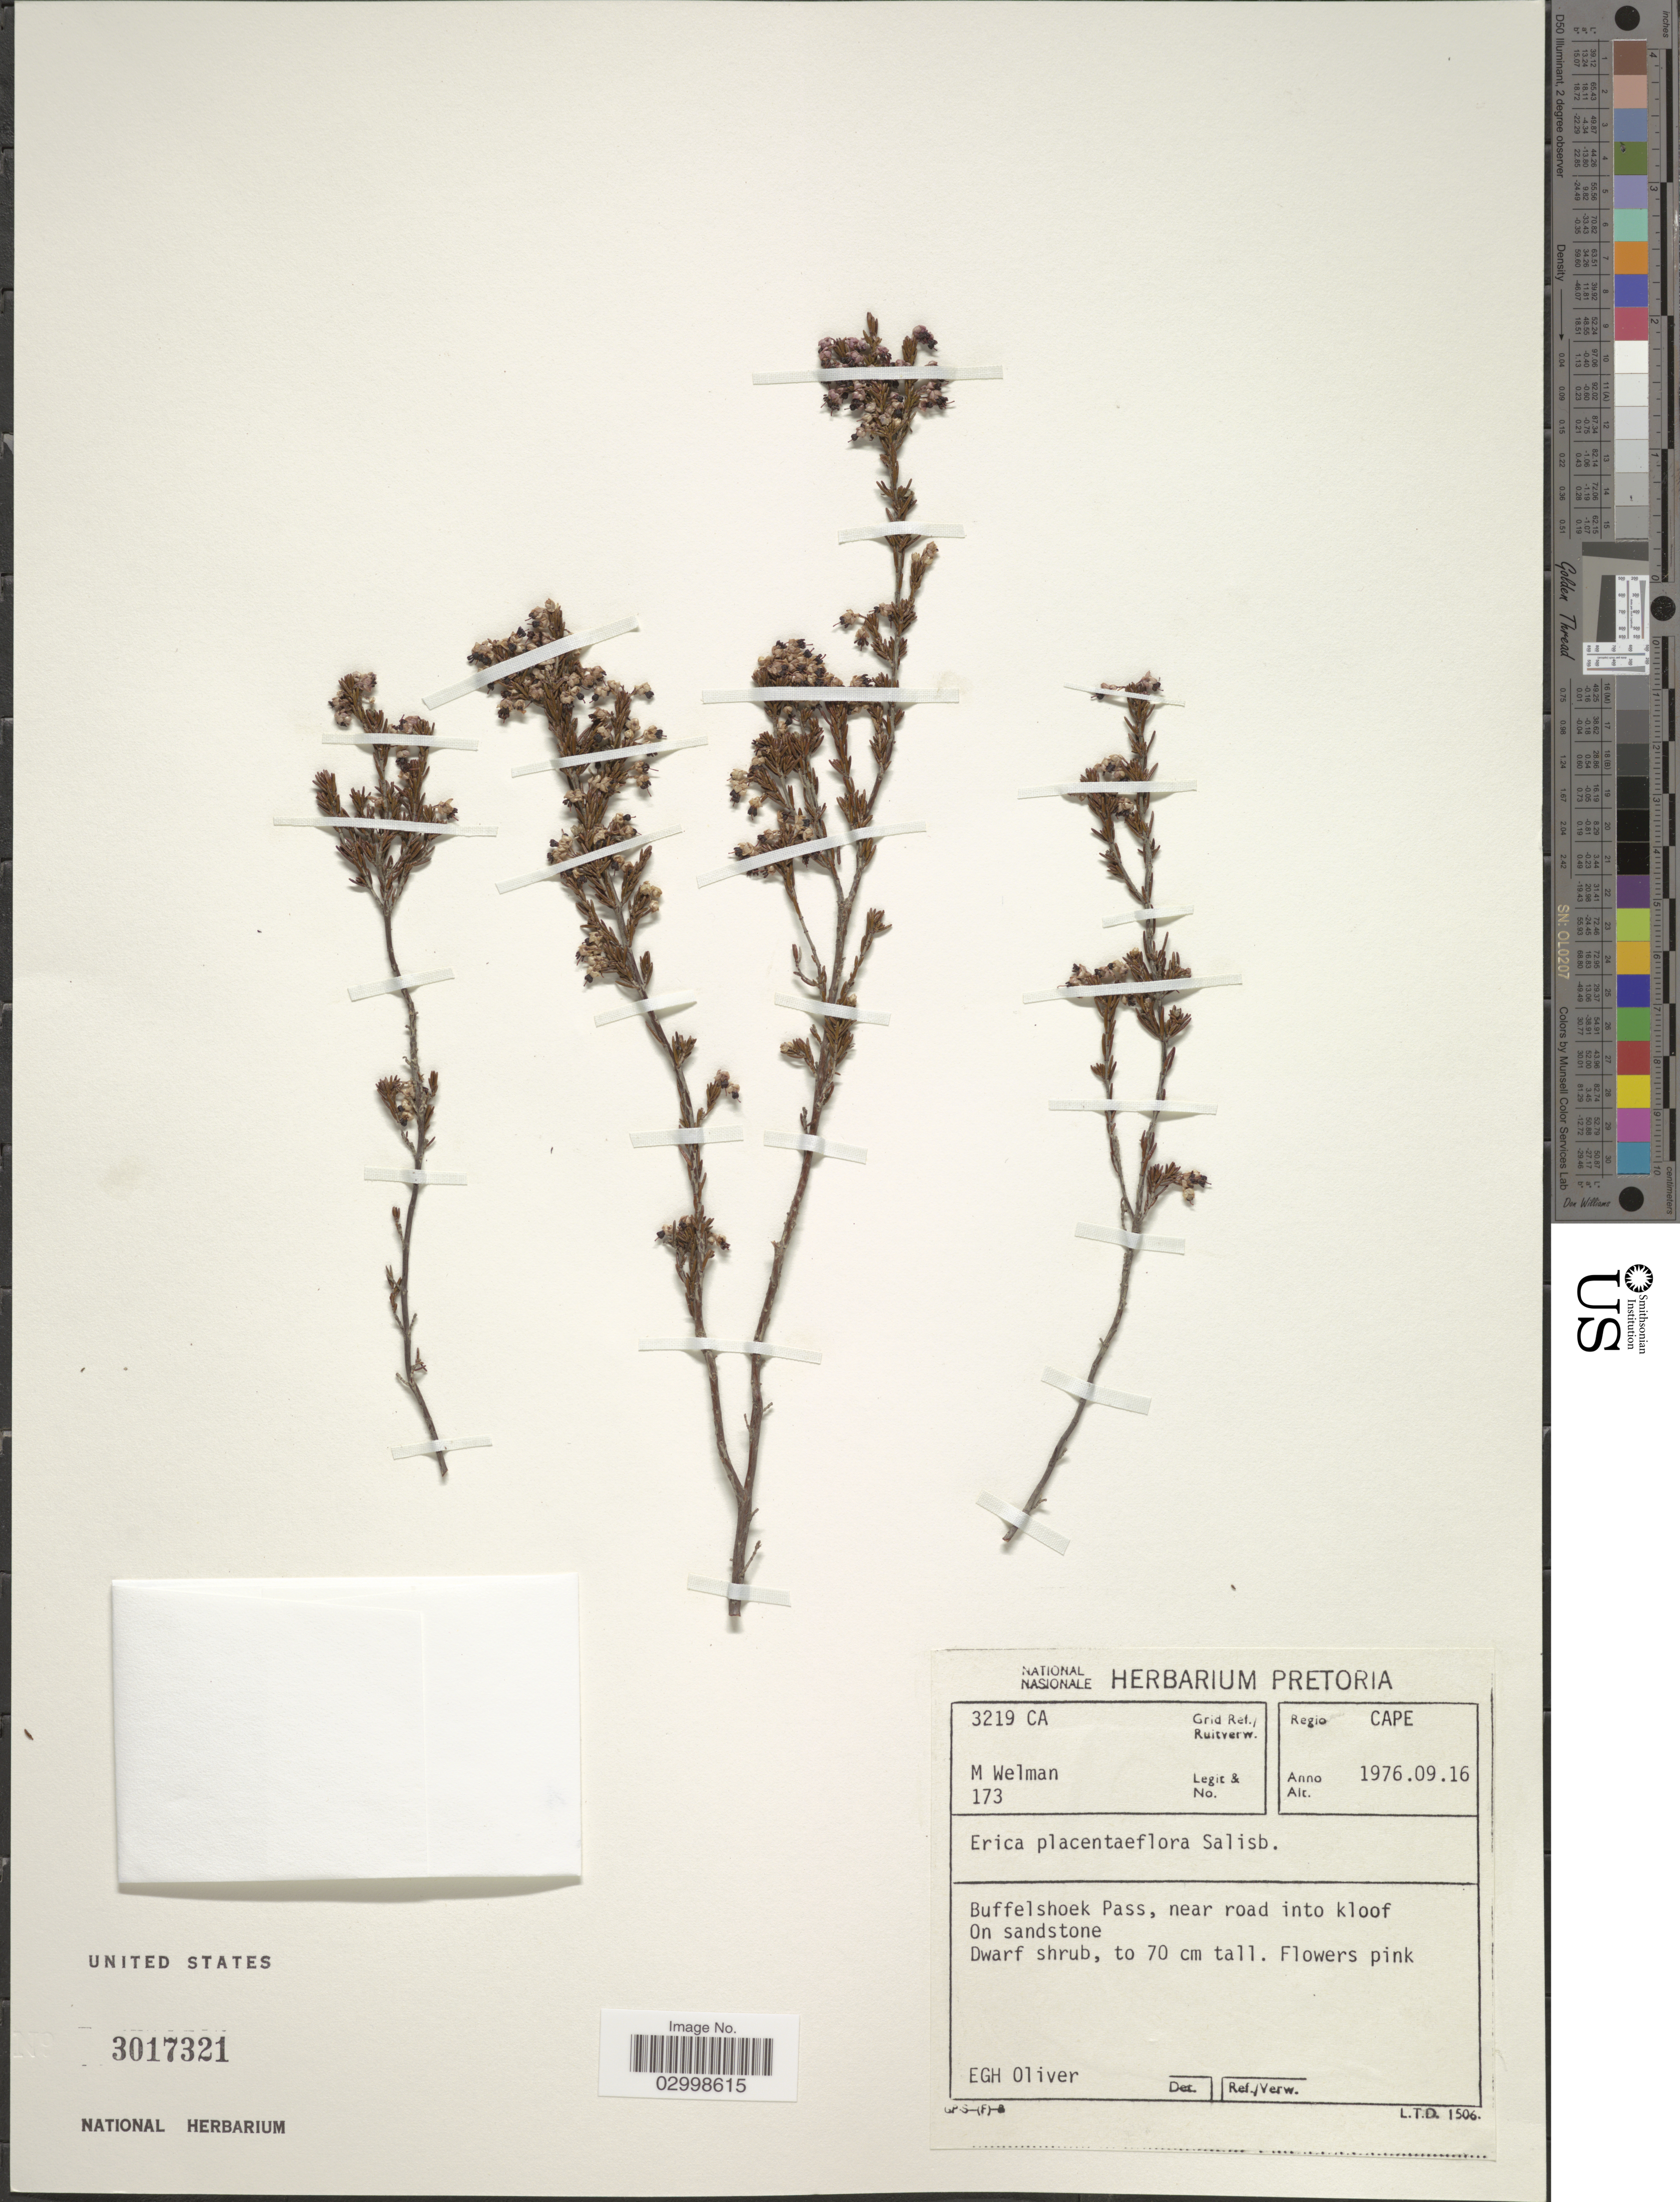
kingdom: Plantae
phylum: Tracheophyta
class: Magnoliopsida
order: Ericales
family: Ericaceae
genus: Erica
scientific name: Erica placentiflora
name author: Salisb.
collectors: M. Welman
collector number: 173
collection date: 1976-09-16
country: South Africa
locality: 3219 CA Grid Ref., Regio Cape, Buffelshoek Pass, near road into kloof.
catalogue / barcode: US 3017321